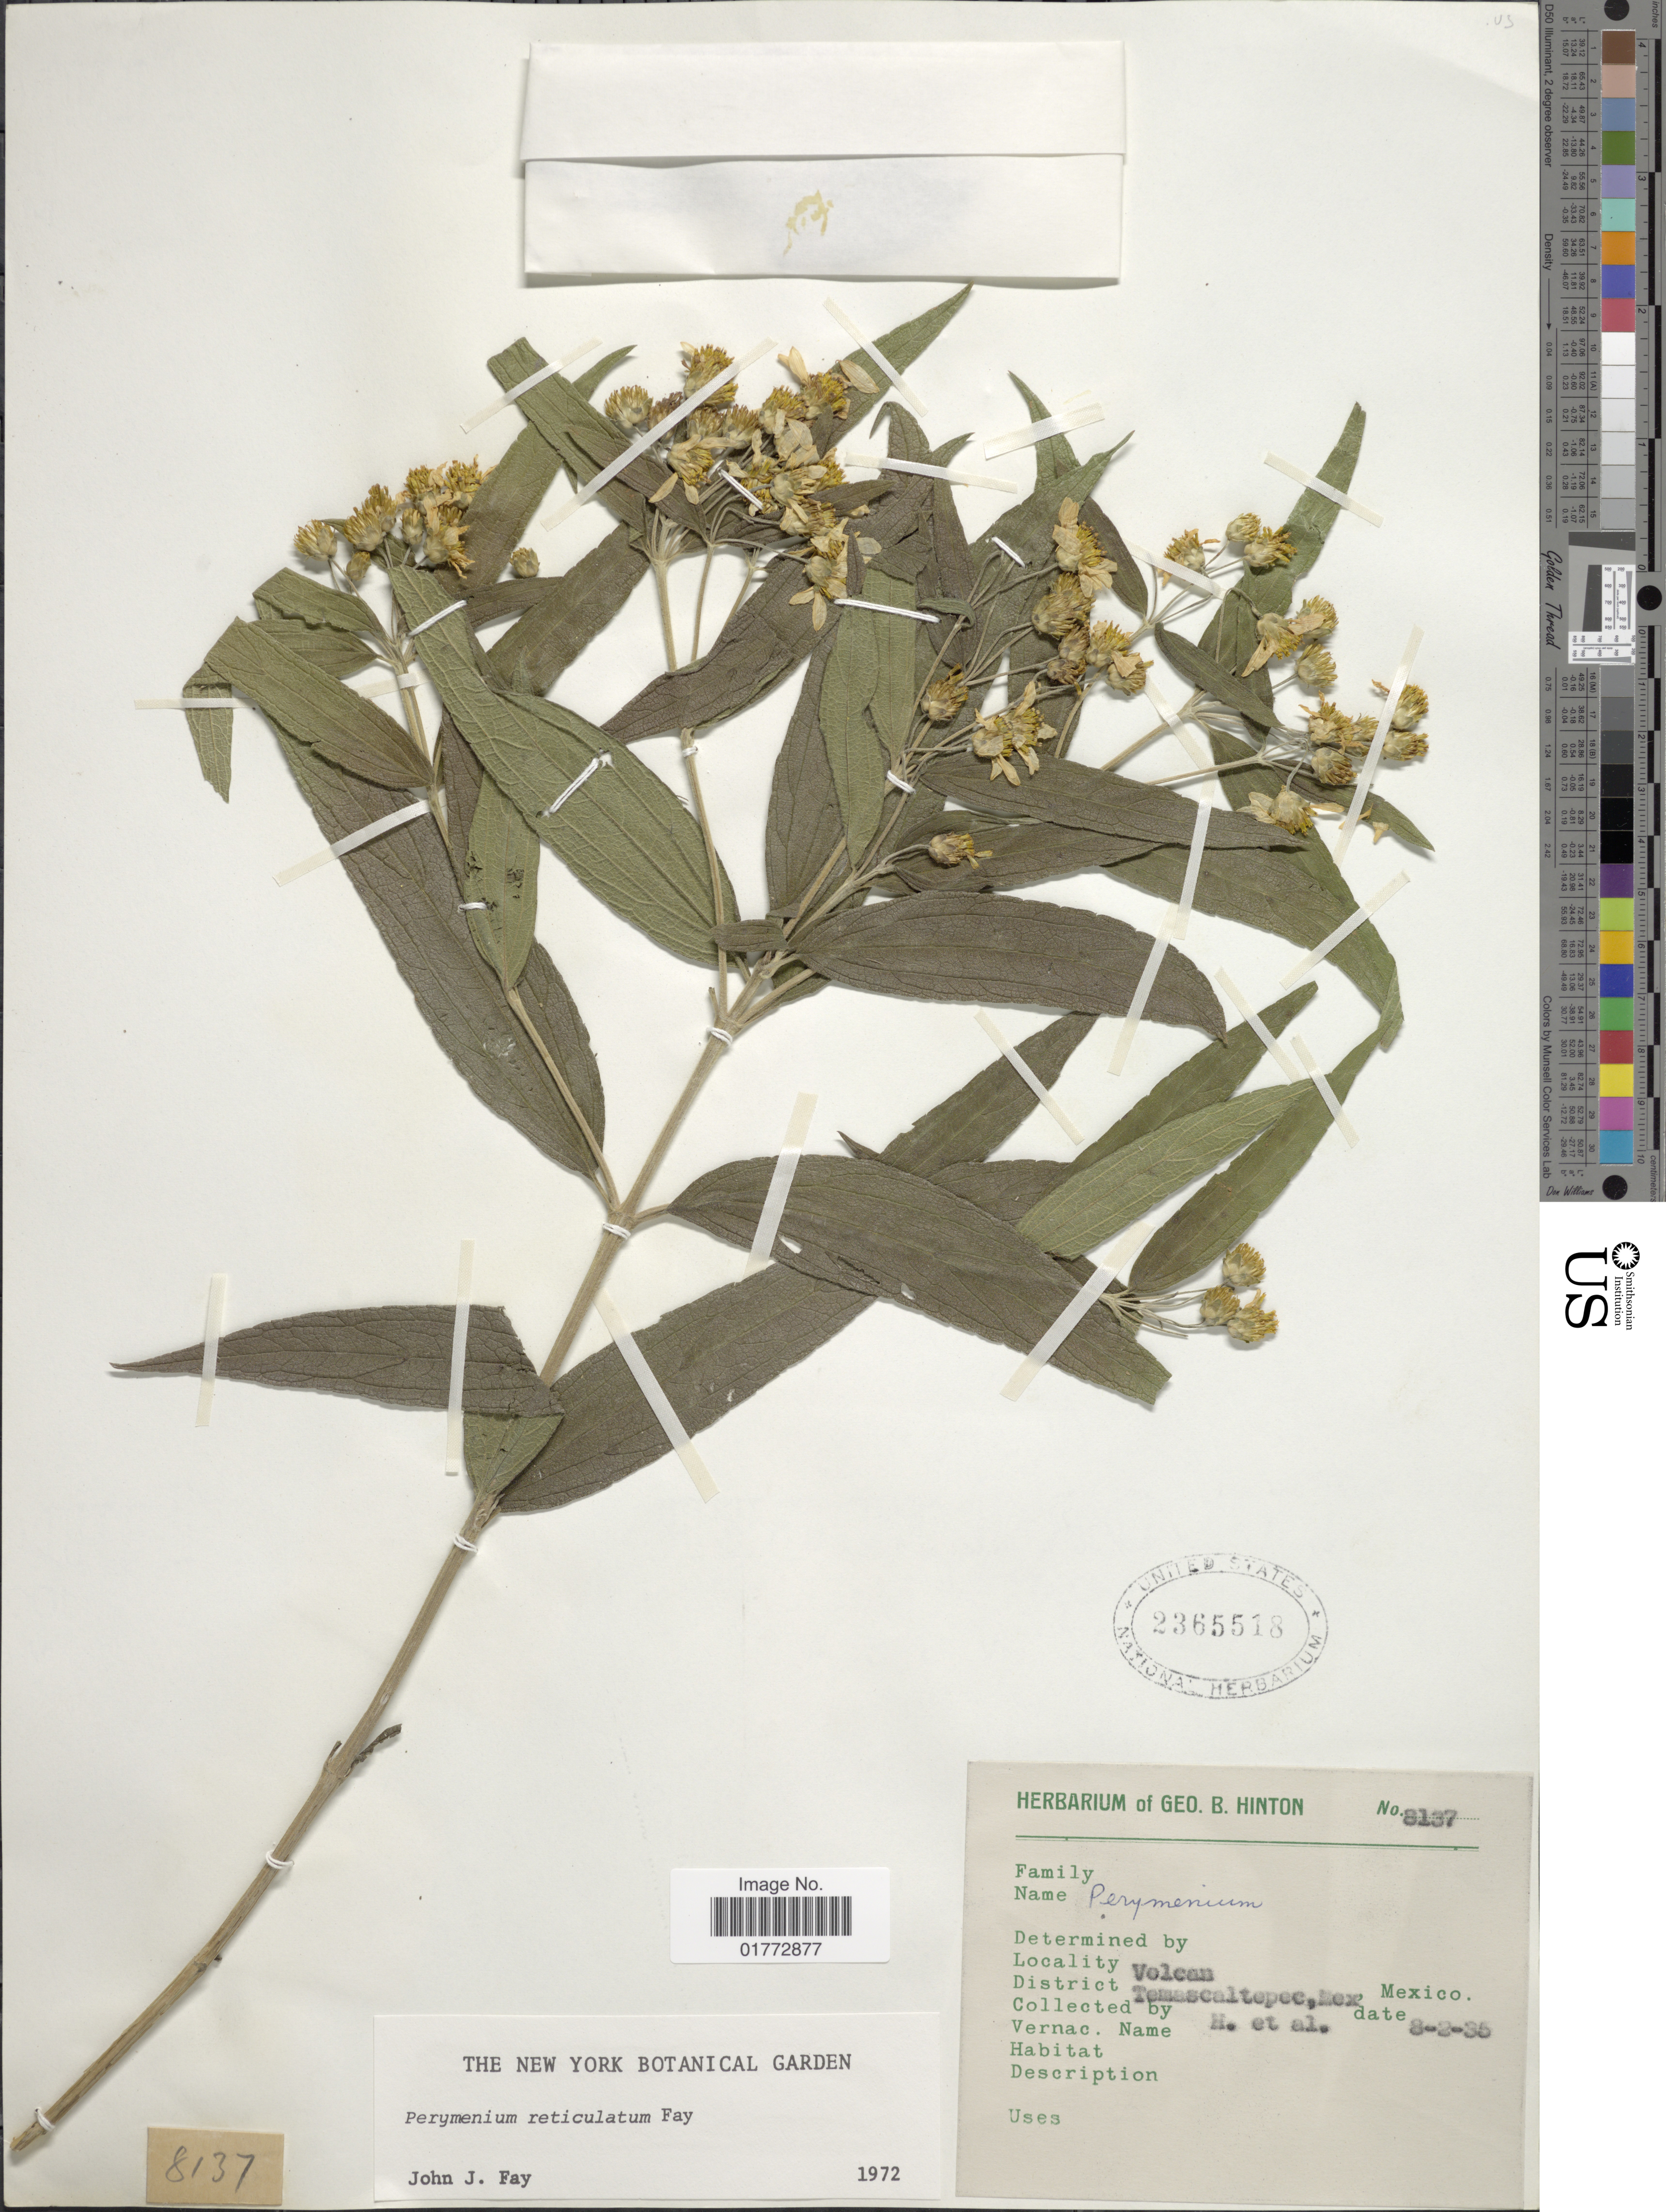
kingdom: Plantae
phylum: Tracheophyta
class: Magnoliopsida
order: Asterales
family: Asteraceae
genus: Perymenium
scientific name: Perymenium reticulatum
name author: Fay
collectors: G. B. Hinton & et al.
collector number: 8137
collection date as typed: Transcribed d/m/y: 2/8/35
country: Mexico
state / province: México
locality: Volcan, District Temascaltepec, Méx.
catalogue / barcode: US 2365518